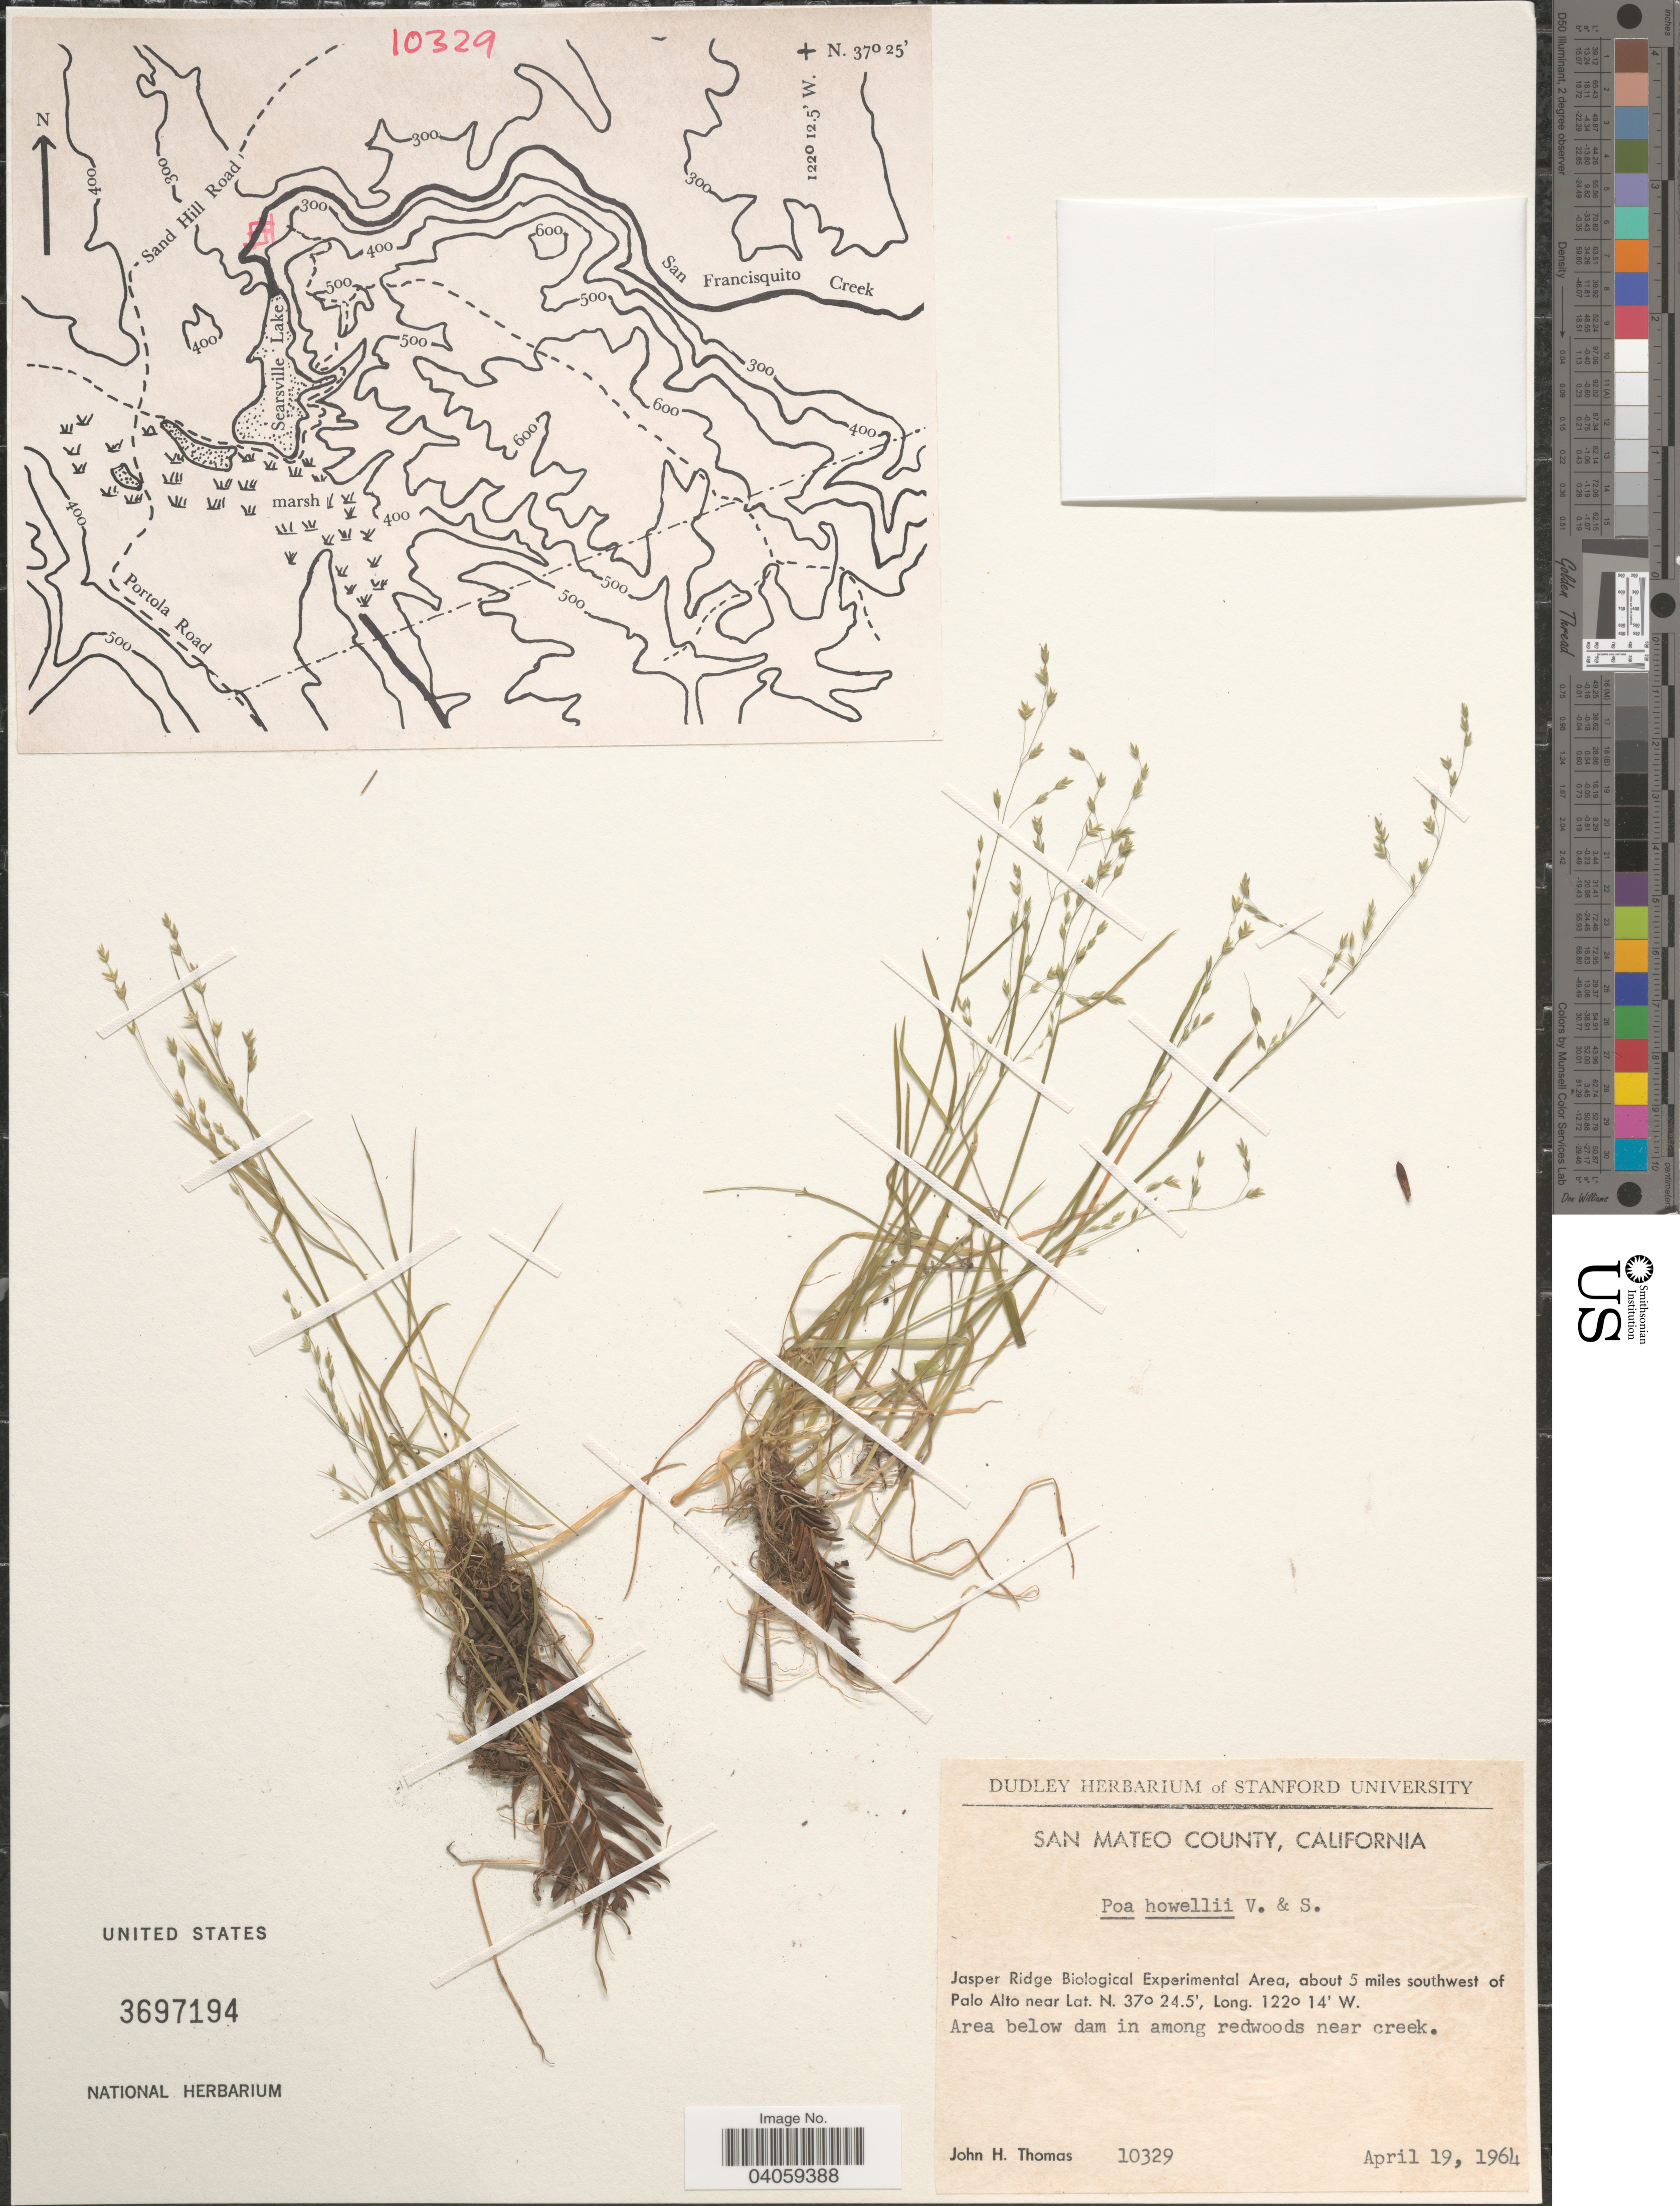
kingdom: Plantae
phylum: Tracheophyta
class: Liliopsida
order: Poales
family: Poaceae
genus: Poa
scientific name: Poa howellii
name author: Vasey & Scribn.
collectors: J. H. Thomas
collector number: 10329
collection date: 1964-04-19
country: United States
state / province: California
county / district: San Mateo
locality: San Mateo County. Jasper Ridge Biological Experimental Area, about 5 miles southwest of Palo Alto. Area below dam in among redwoods near creek.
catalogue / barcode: US 3697194